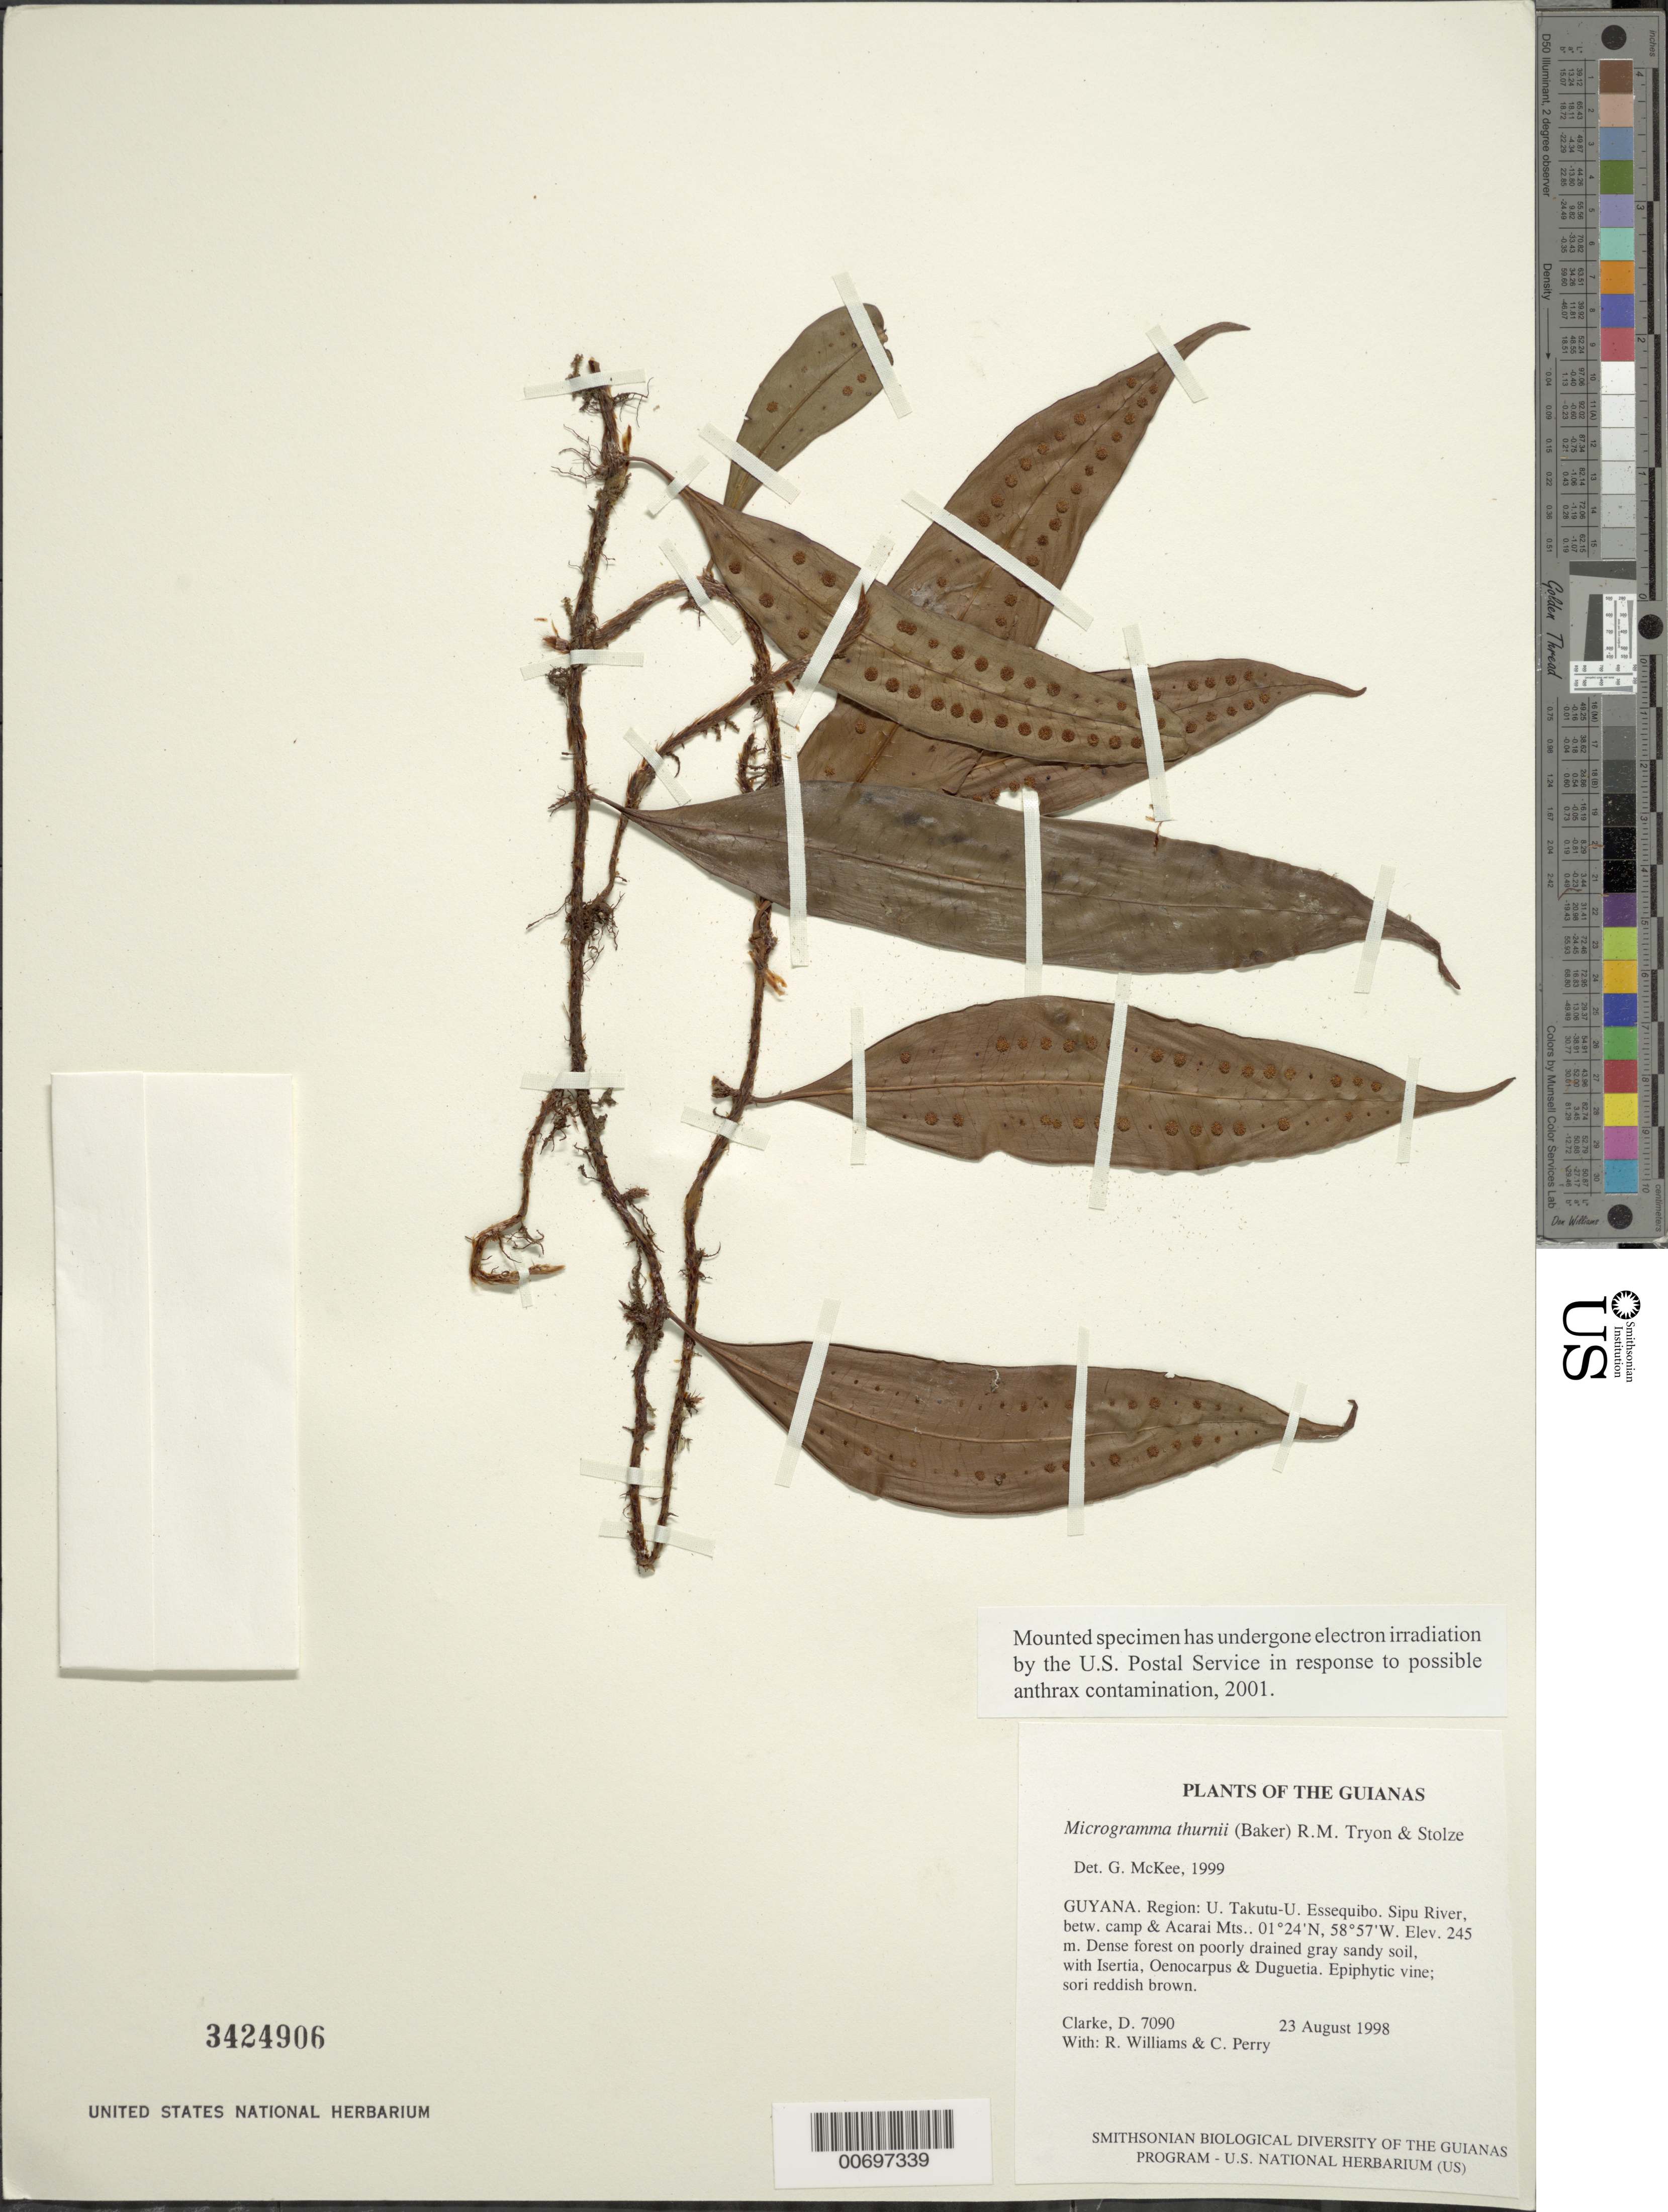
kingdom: Plantae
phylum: Tracheophyta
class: Polypodiopsida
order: Polypodiales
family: Polypodiaceae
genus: Microgramma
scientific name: Microgramma thurnii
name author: (Baker) R.M. Tryon & Stolze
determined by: McKee, G. S., (US), NMNH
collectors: H. D. Clarke, R. Williams & C. Perry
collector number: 7090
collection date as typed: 23 August 1998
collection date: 1998-08-23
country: Guyana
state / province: U. Takutu-U. Essequibo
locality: Sipu River, betw. camp & Acarai Mts.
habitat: Dense forest on poorly drained gray sandy soil, with Isertia, Oenocarpus & Duguetia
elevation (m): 245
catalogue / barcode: US 3424906